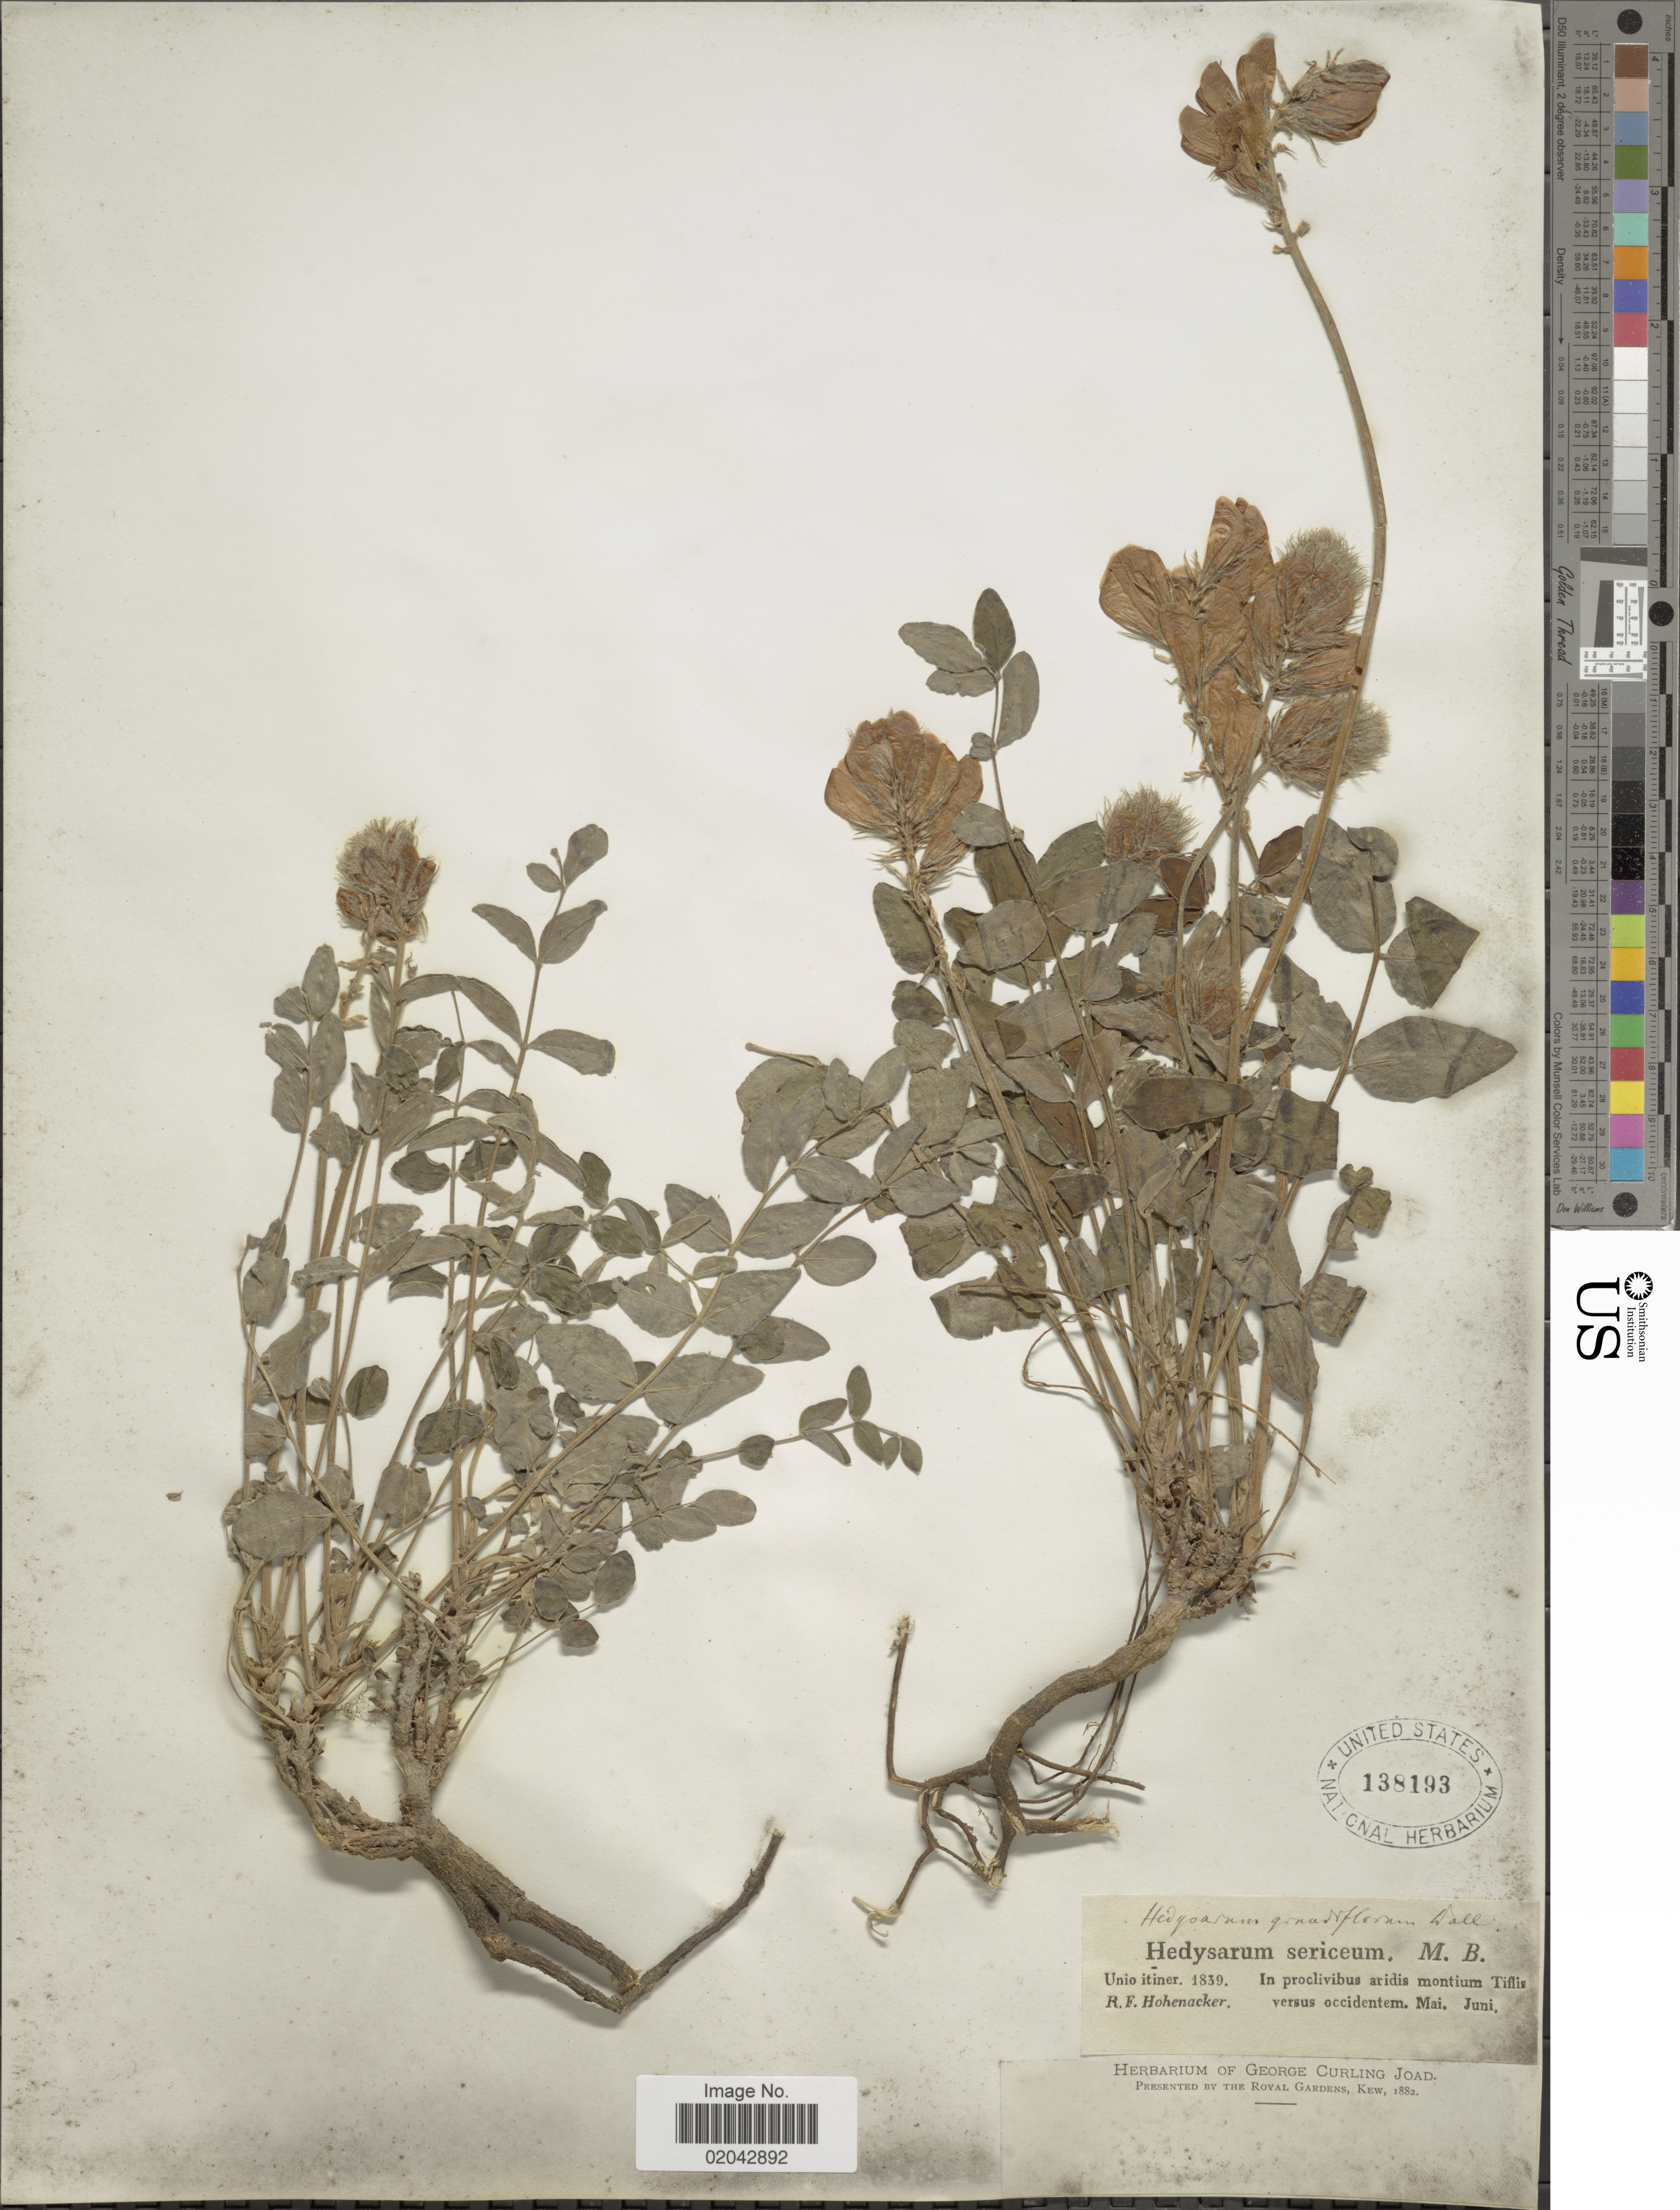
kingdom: Plantae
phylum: Tracheophyta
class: Magnoliopsida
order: Fabales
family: Fabaceae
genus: Hedysarum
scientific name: Hedysarum grandiflorum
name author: Pall.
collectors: R. F. Hohenacker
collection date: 1839-05/1839-06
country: Georgia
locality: In proclivibus aridis montium Tiflis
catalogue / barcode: US 138193